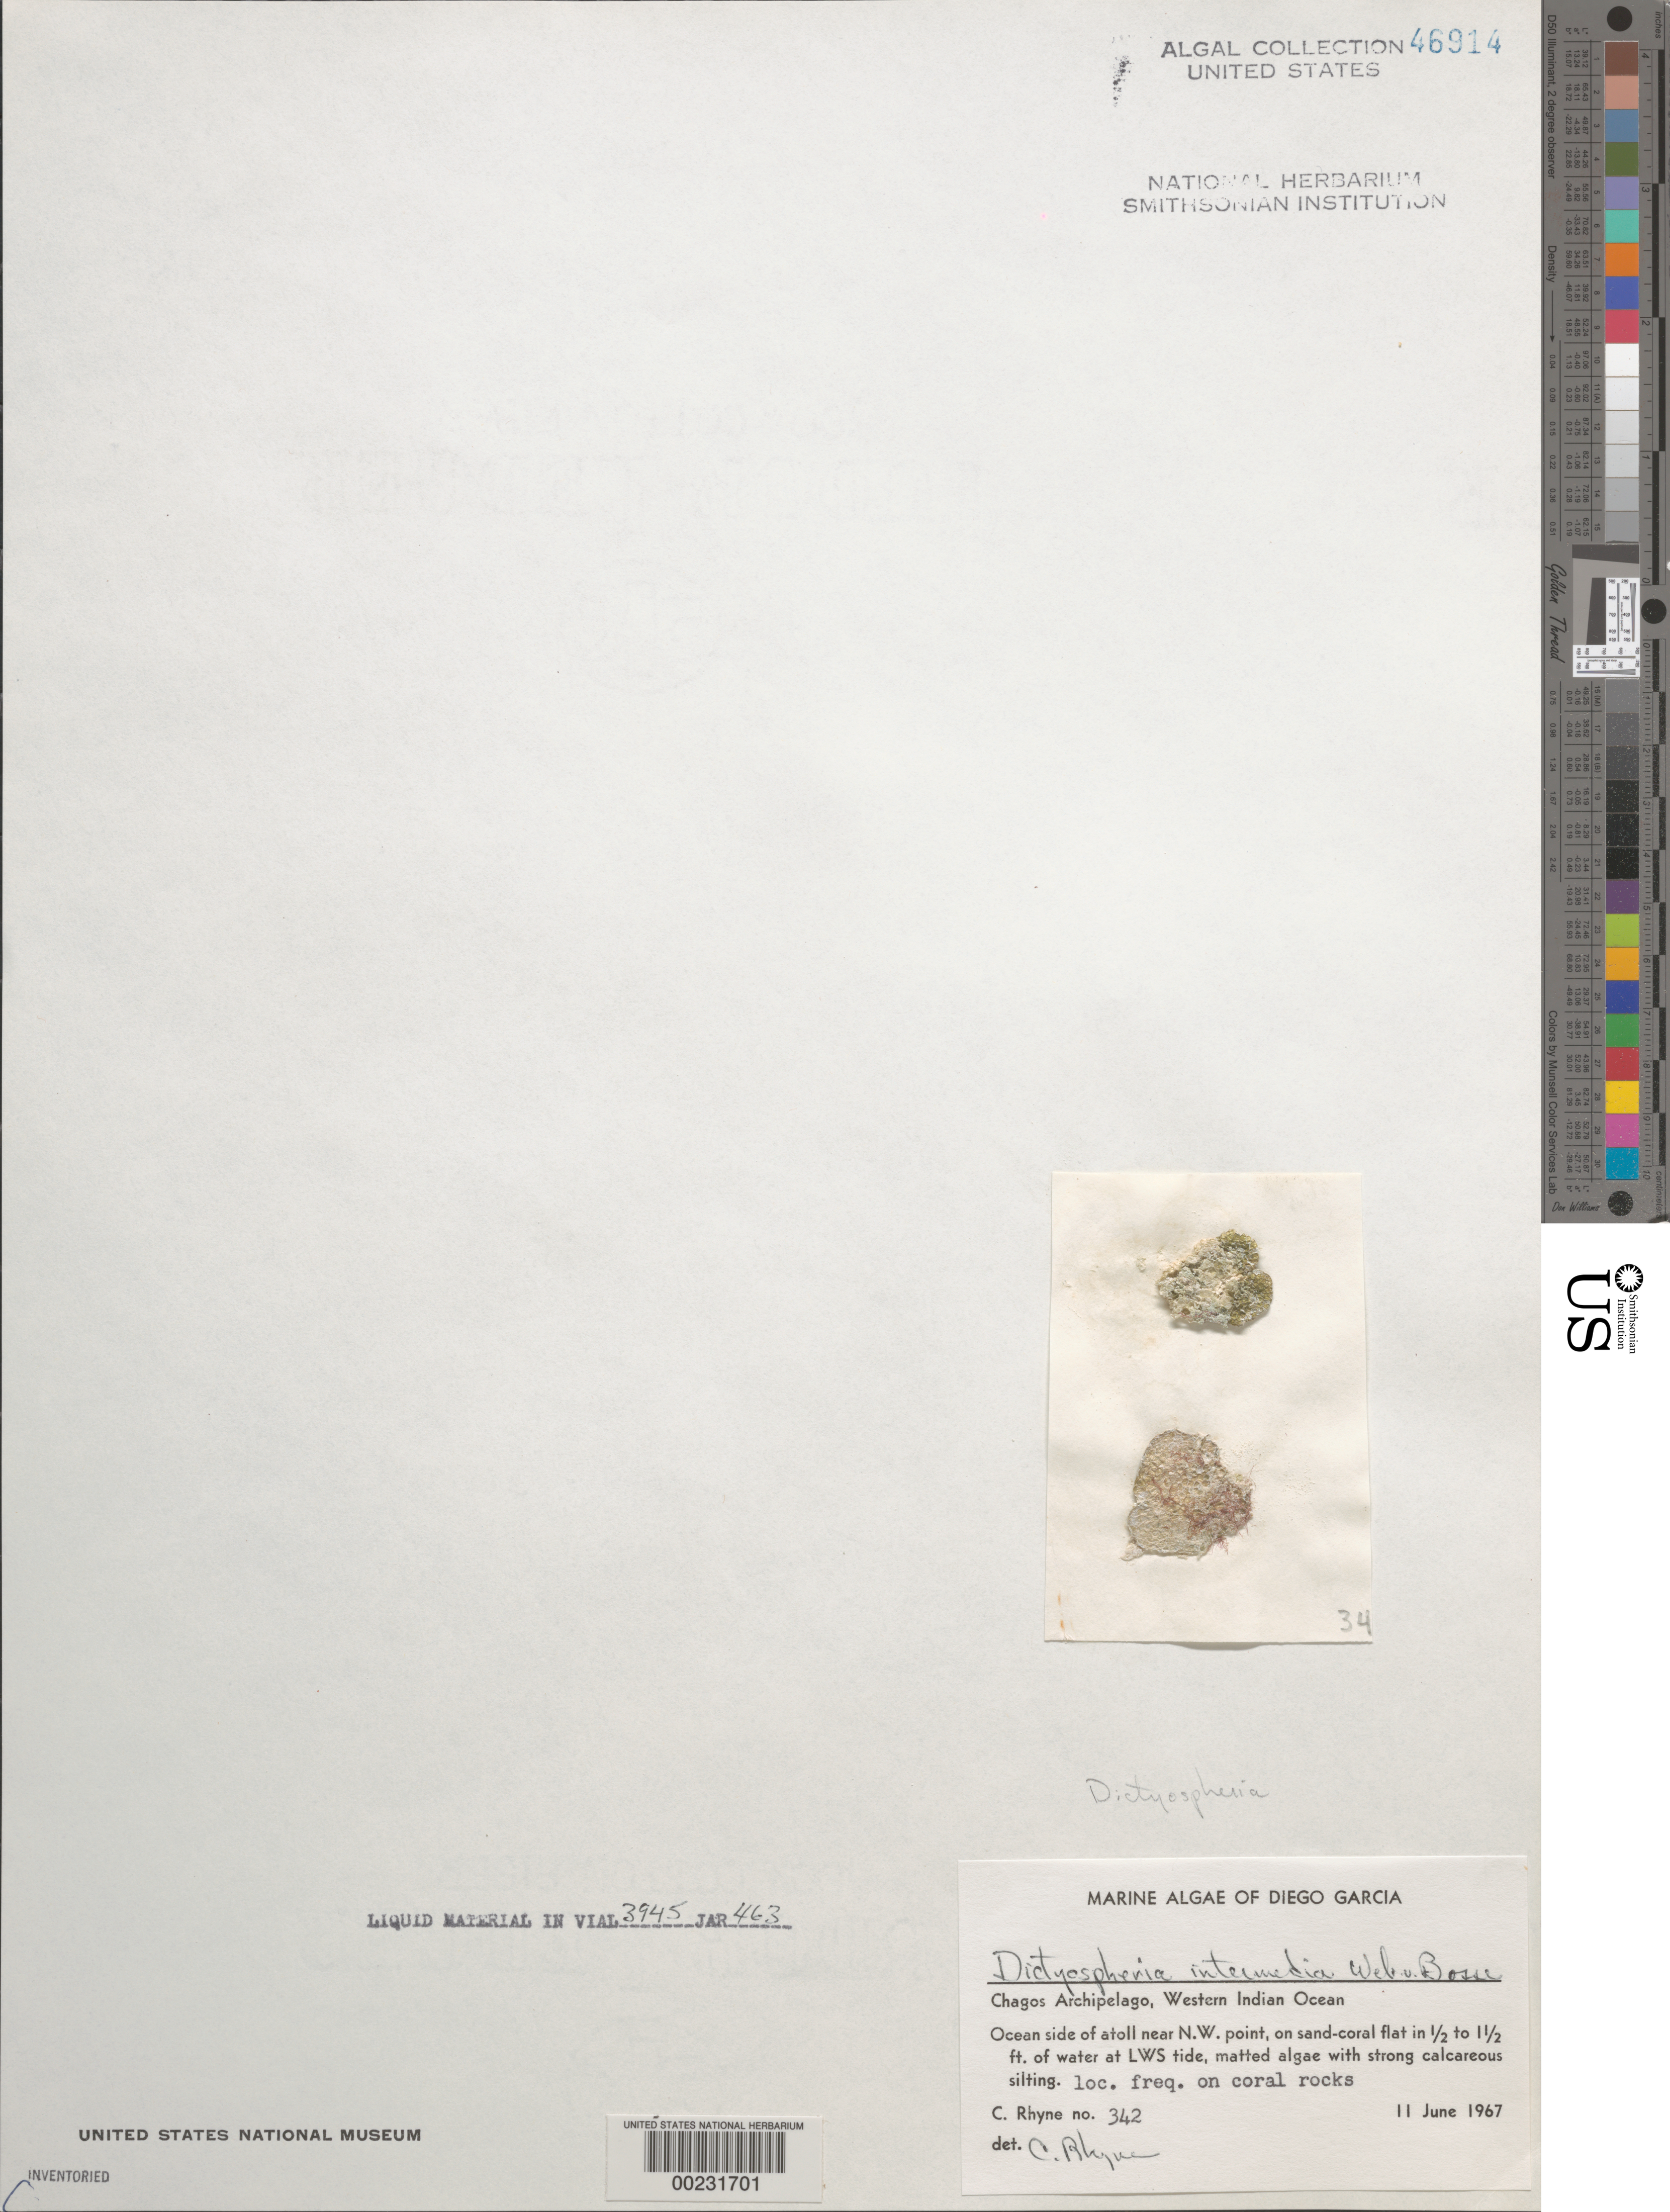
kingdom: Plantae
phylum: Chlorophyta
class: Ulvophyceae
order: Siphonocladales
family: Siphonocladaceae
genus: Dictyosphaeria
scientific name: Dictyosphaeria intermedia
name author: Weber Bosse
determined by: Rhyne, C. F.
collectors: C. Rhyne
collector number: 342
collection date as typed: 11 Jun 1967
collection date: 1967-06-11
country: British Indian Ocean Territory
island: Diego Garcia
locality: Near Northwest Point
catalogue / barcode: US 46914